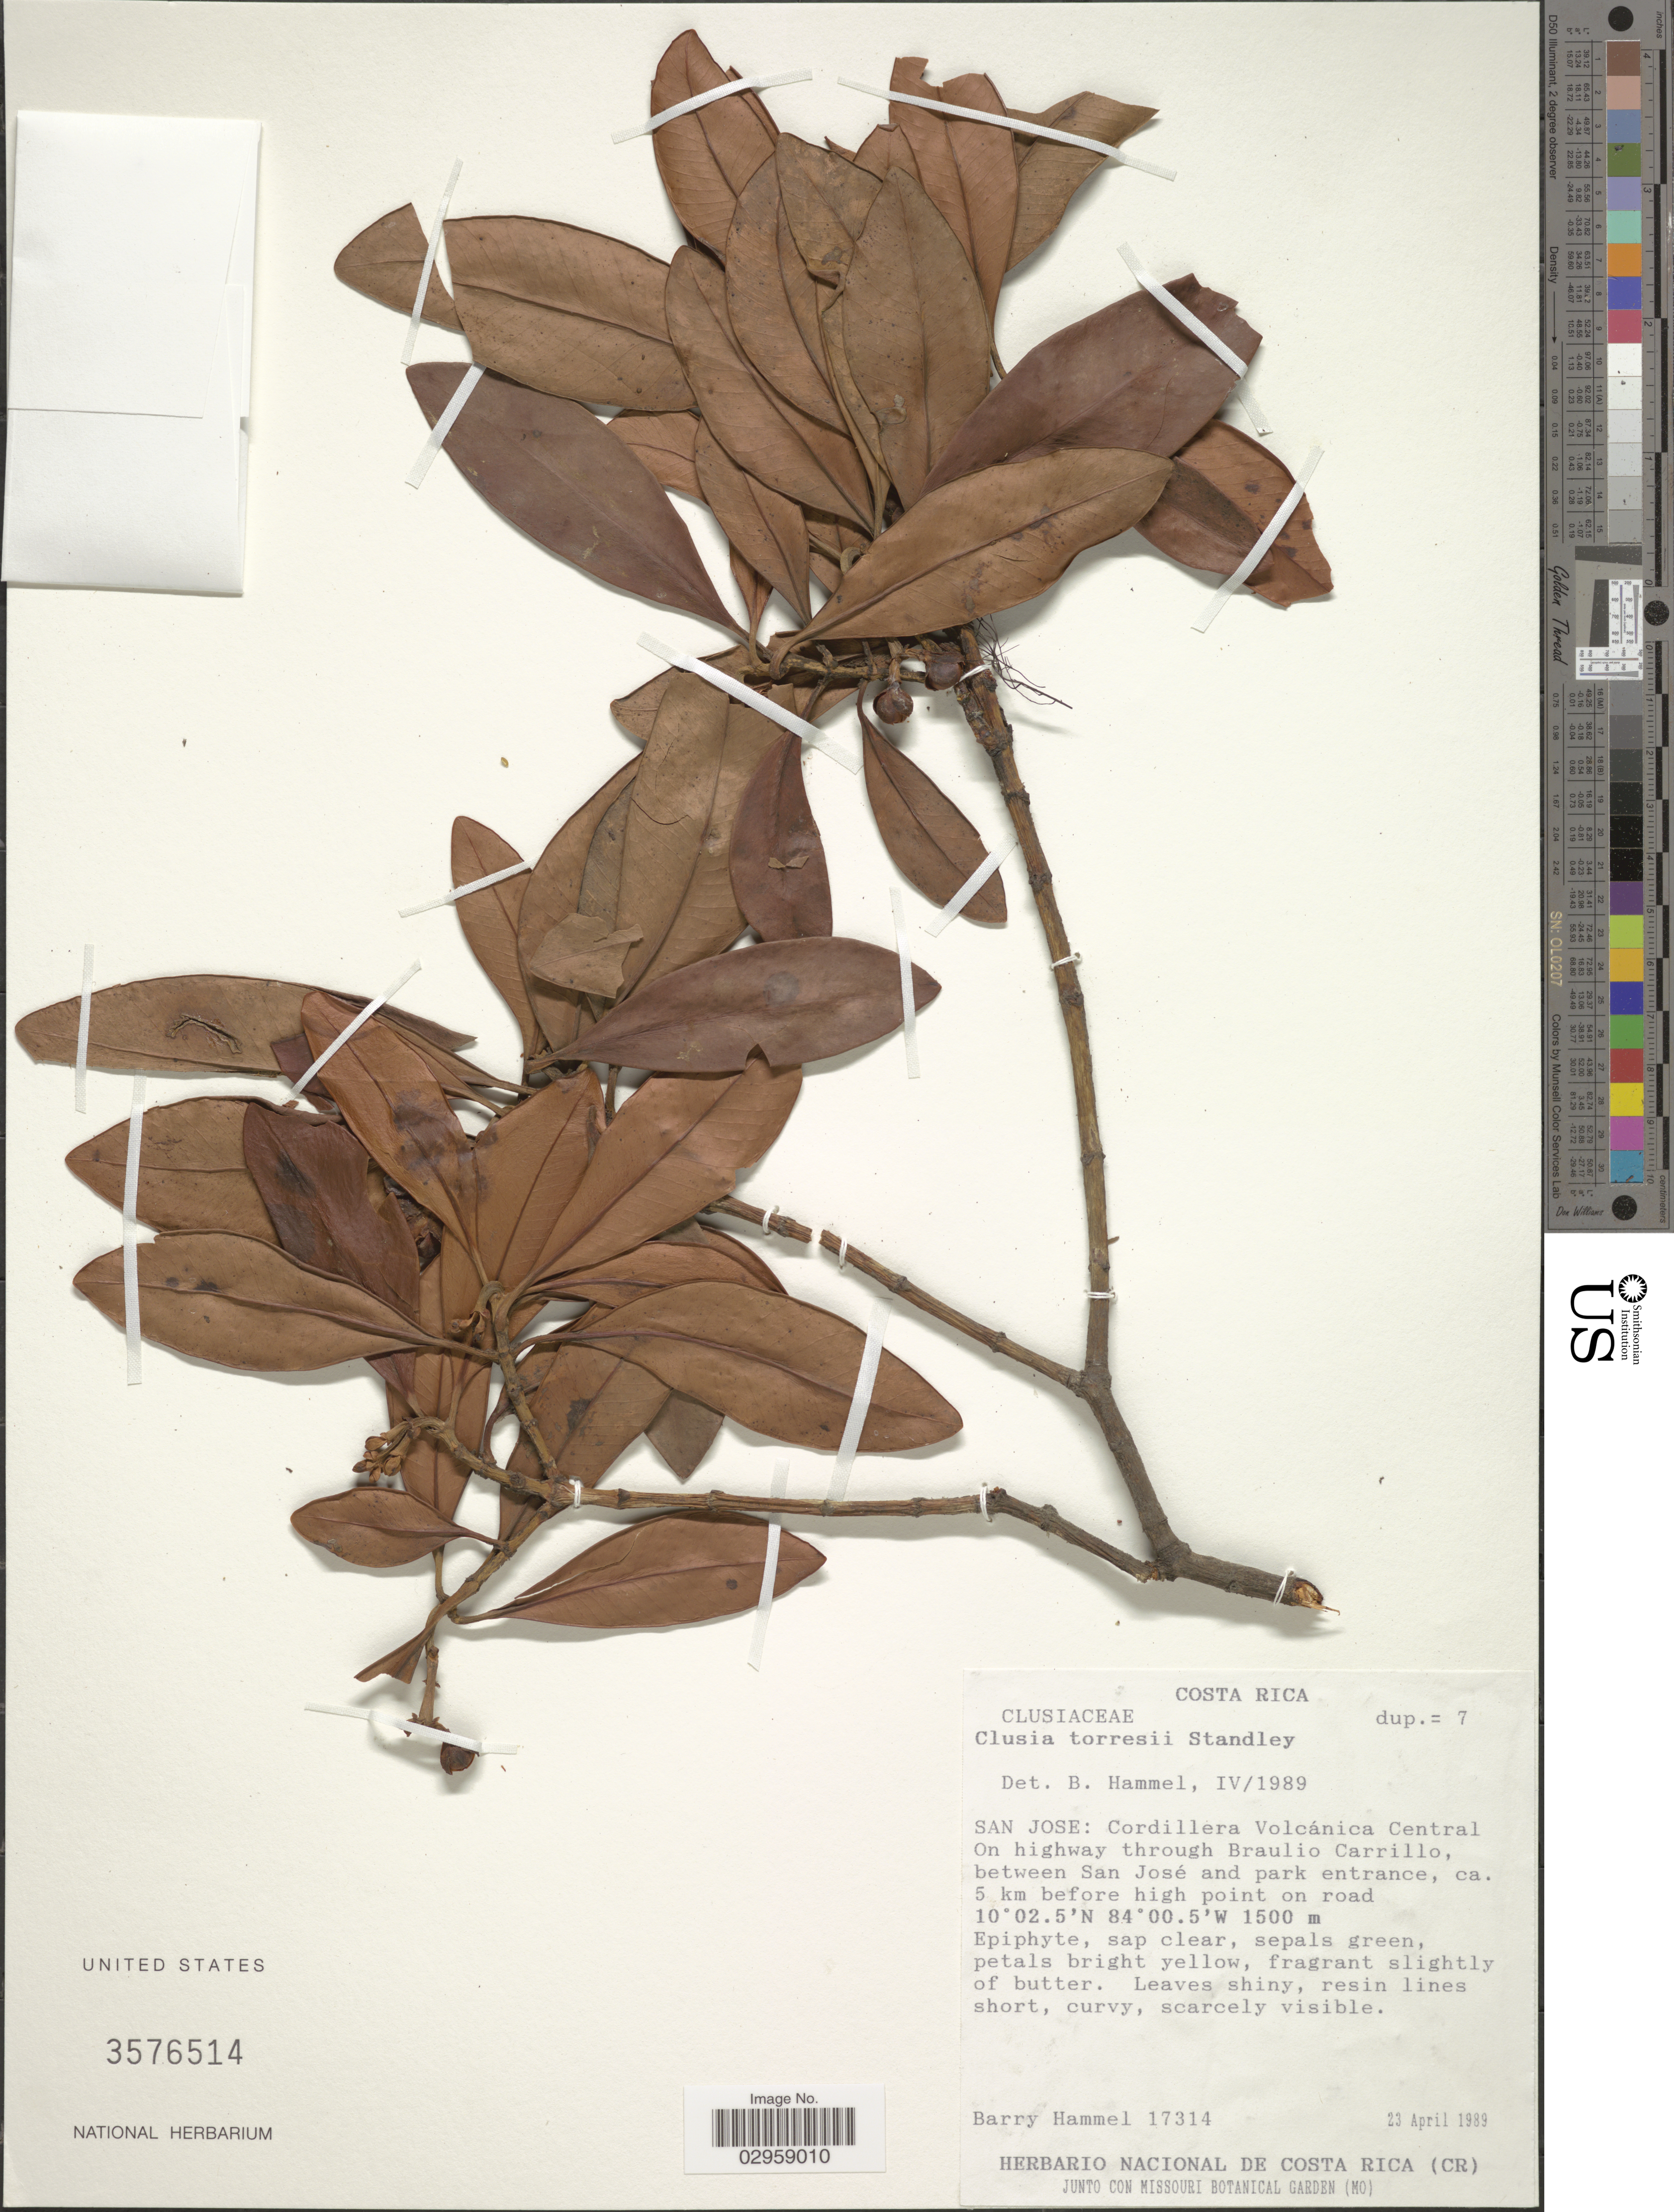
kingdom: Plantae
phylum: Tracheophyta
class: Magnoliopsida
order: Malpighiales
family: Clusiaceae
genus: Clusia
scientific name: Clusia torresii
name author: Standl.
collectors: B. Hammel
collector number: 17314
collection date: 1989-04-23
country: Costa Rica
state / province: San José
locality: Cordillera Volcánica Central On highway through Braulio Carrillo, between San José and park entrance, ca. 5 km before high point on road.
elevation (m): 1500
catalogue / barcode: US 3576514